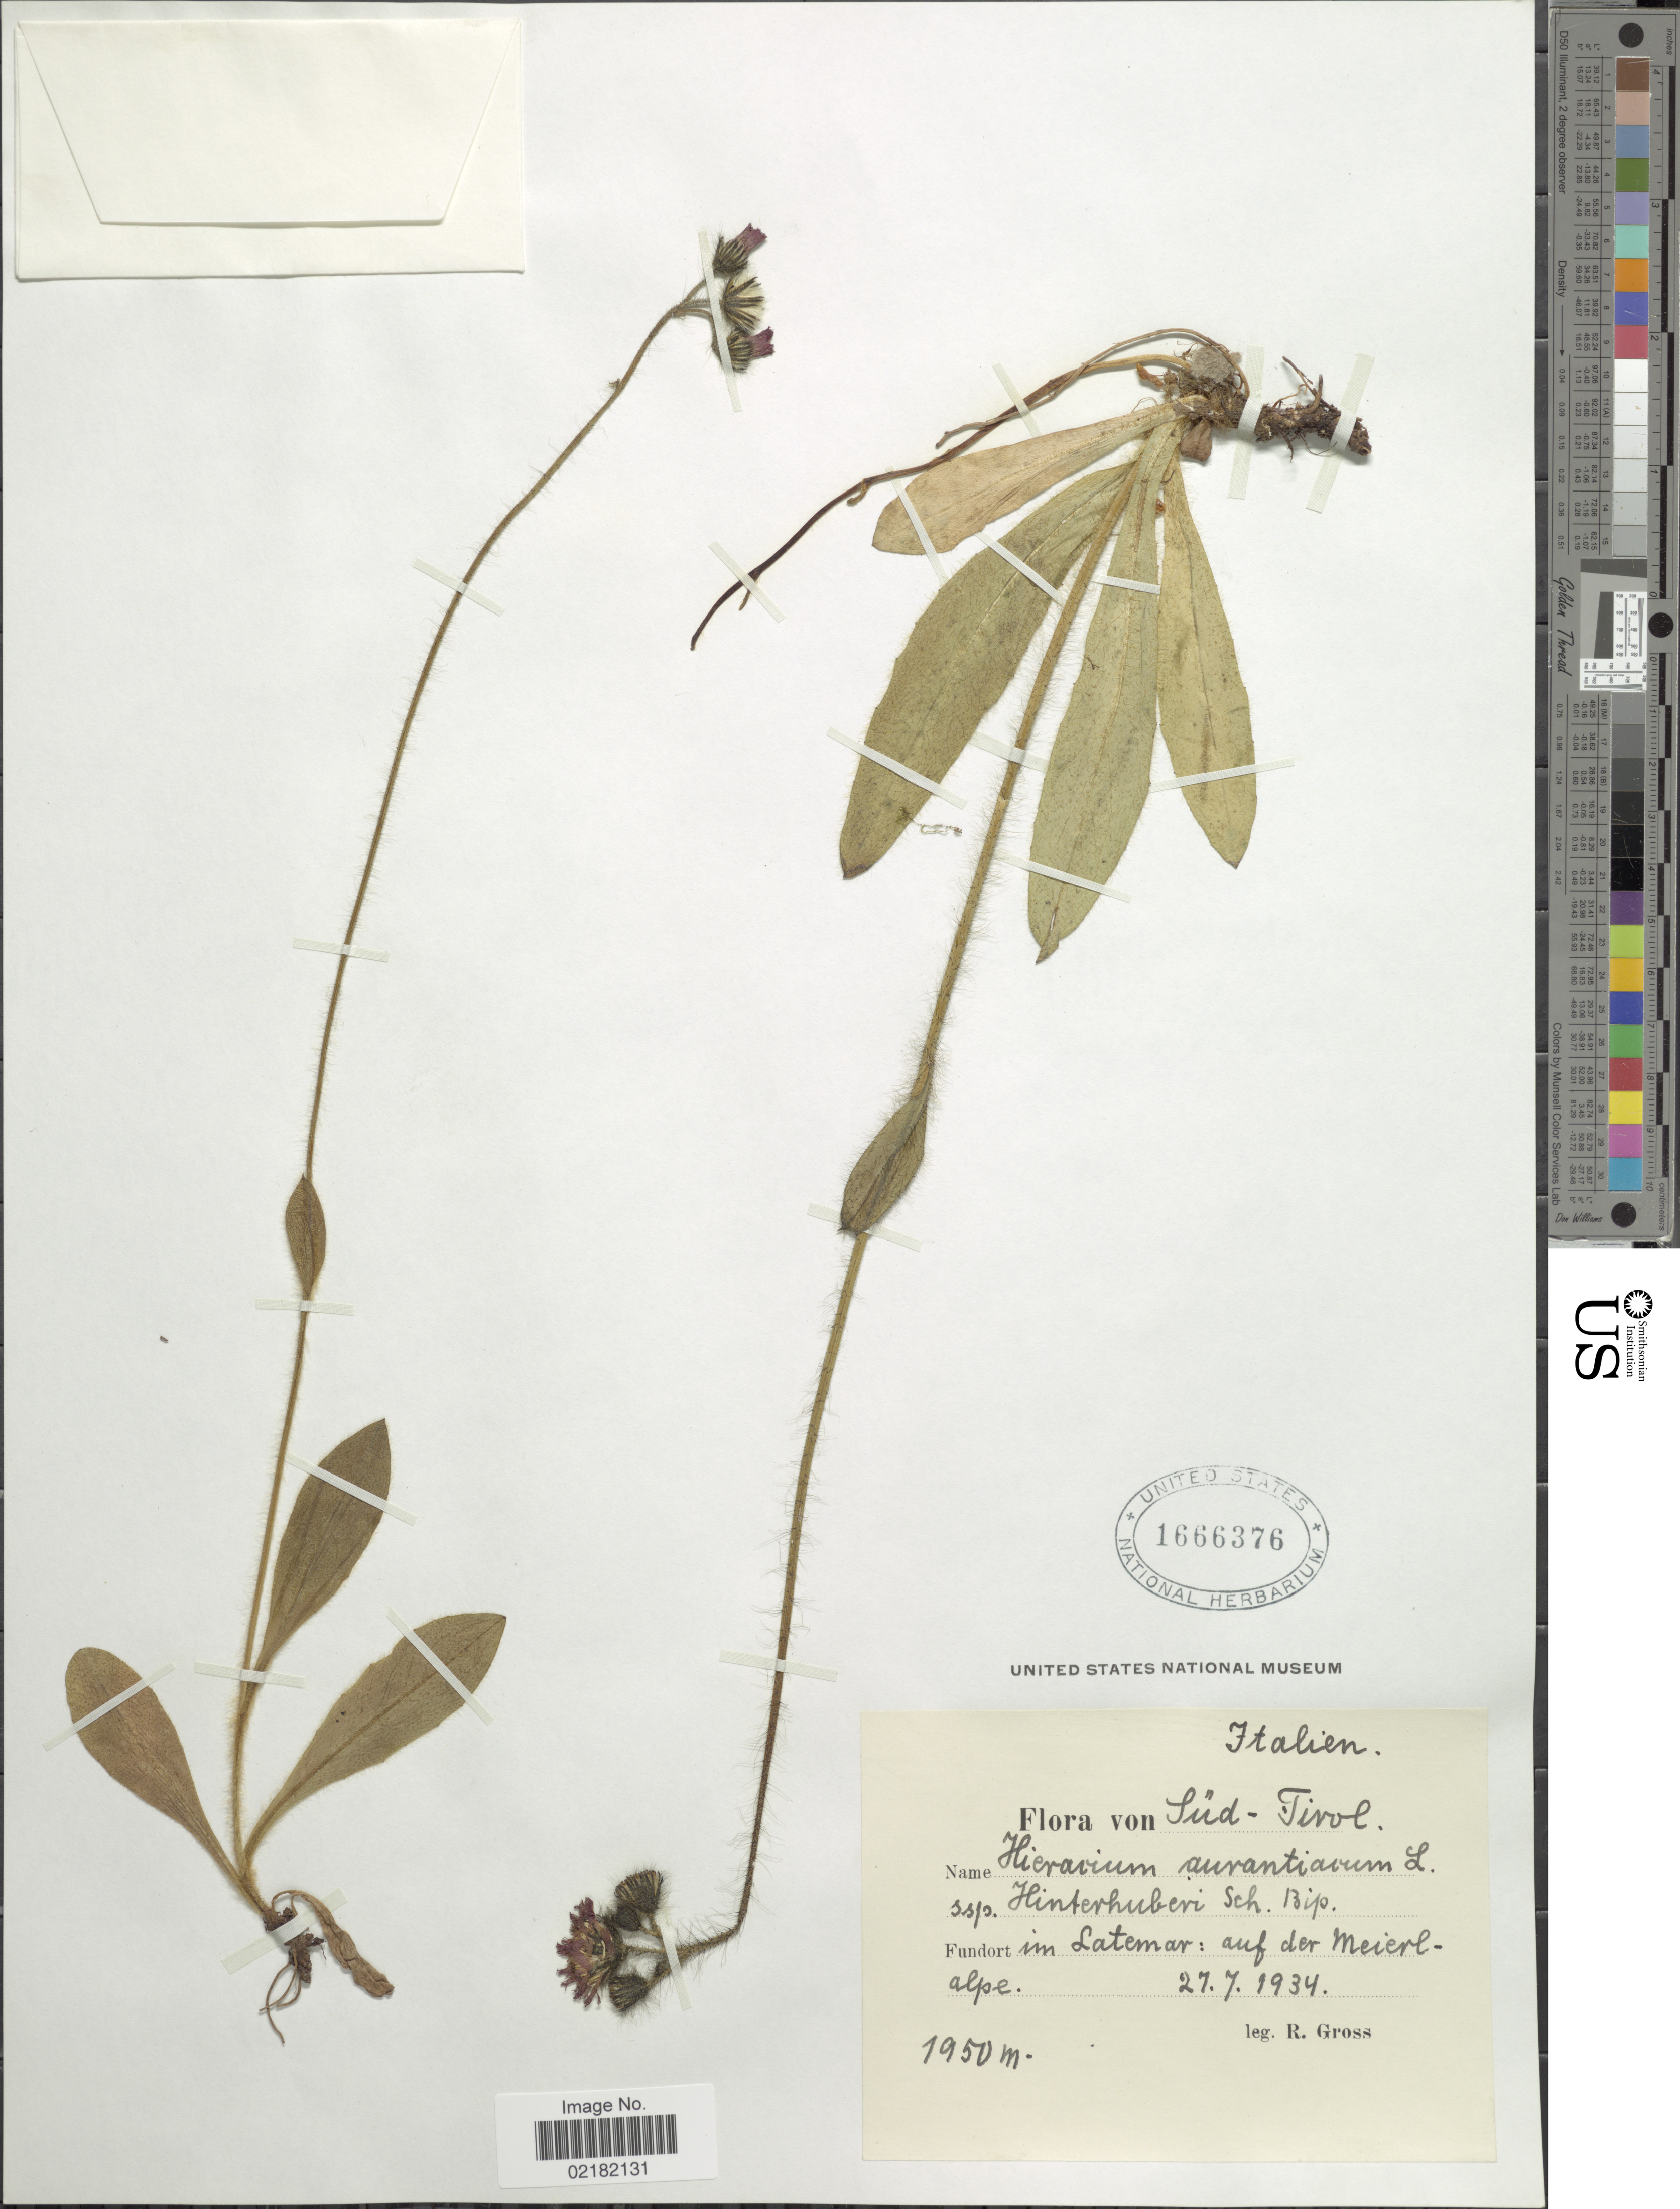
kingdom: Plantae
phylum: Tracheophyta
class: Magnoliopsida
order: Asterales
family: Asteraceae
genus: Pilosella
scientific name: Pilosella aurantiaca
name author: (L.) F.W. Schultz & Sch. Bip.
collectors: R. Gross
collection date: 1934-07-27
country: Italy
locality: Sud-Tirol, Fundort im Latemar: auf der Meierlalpe.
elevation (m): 1950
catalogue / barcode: US 1666376